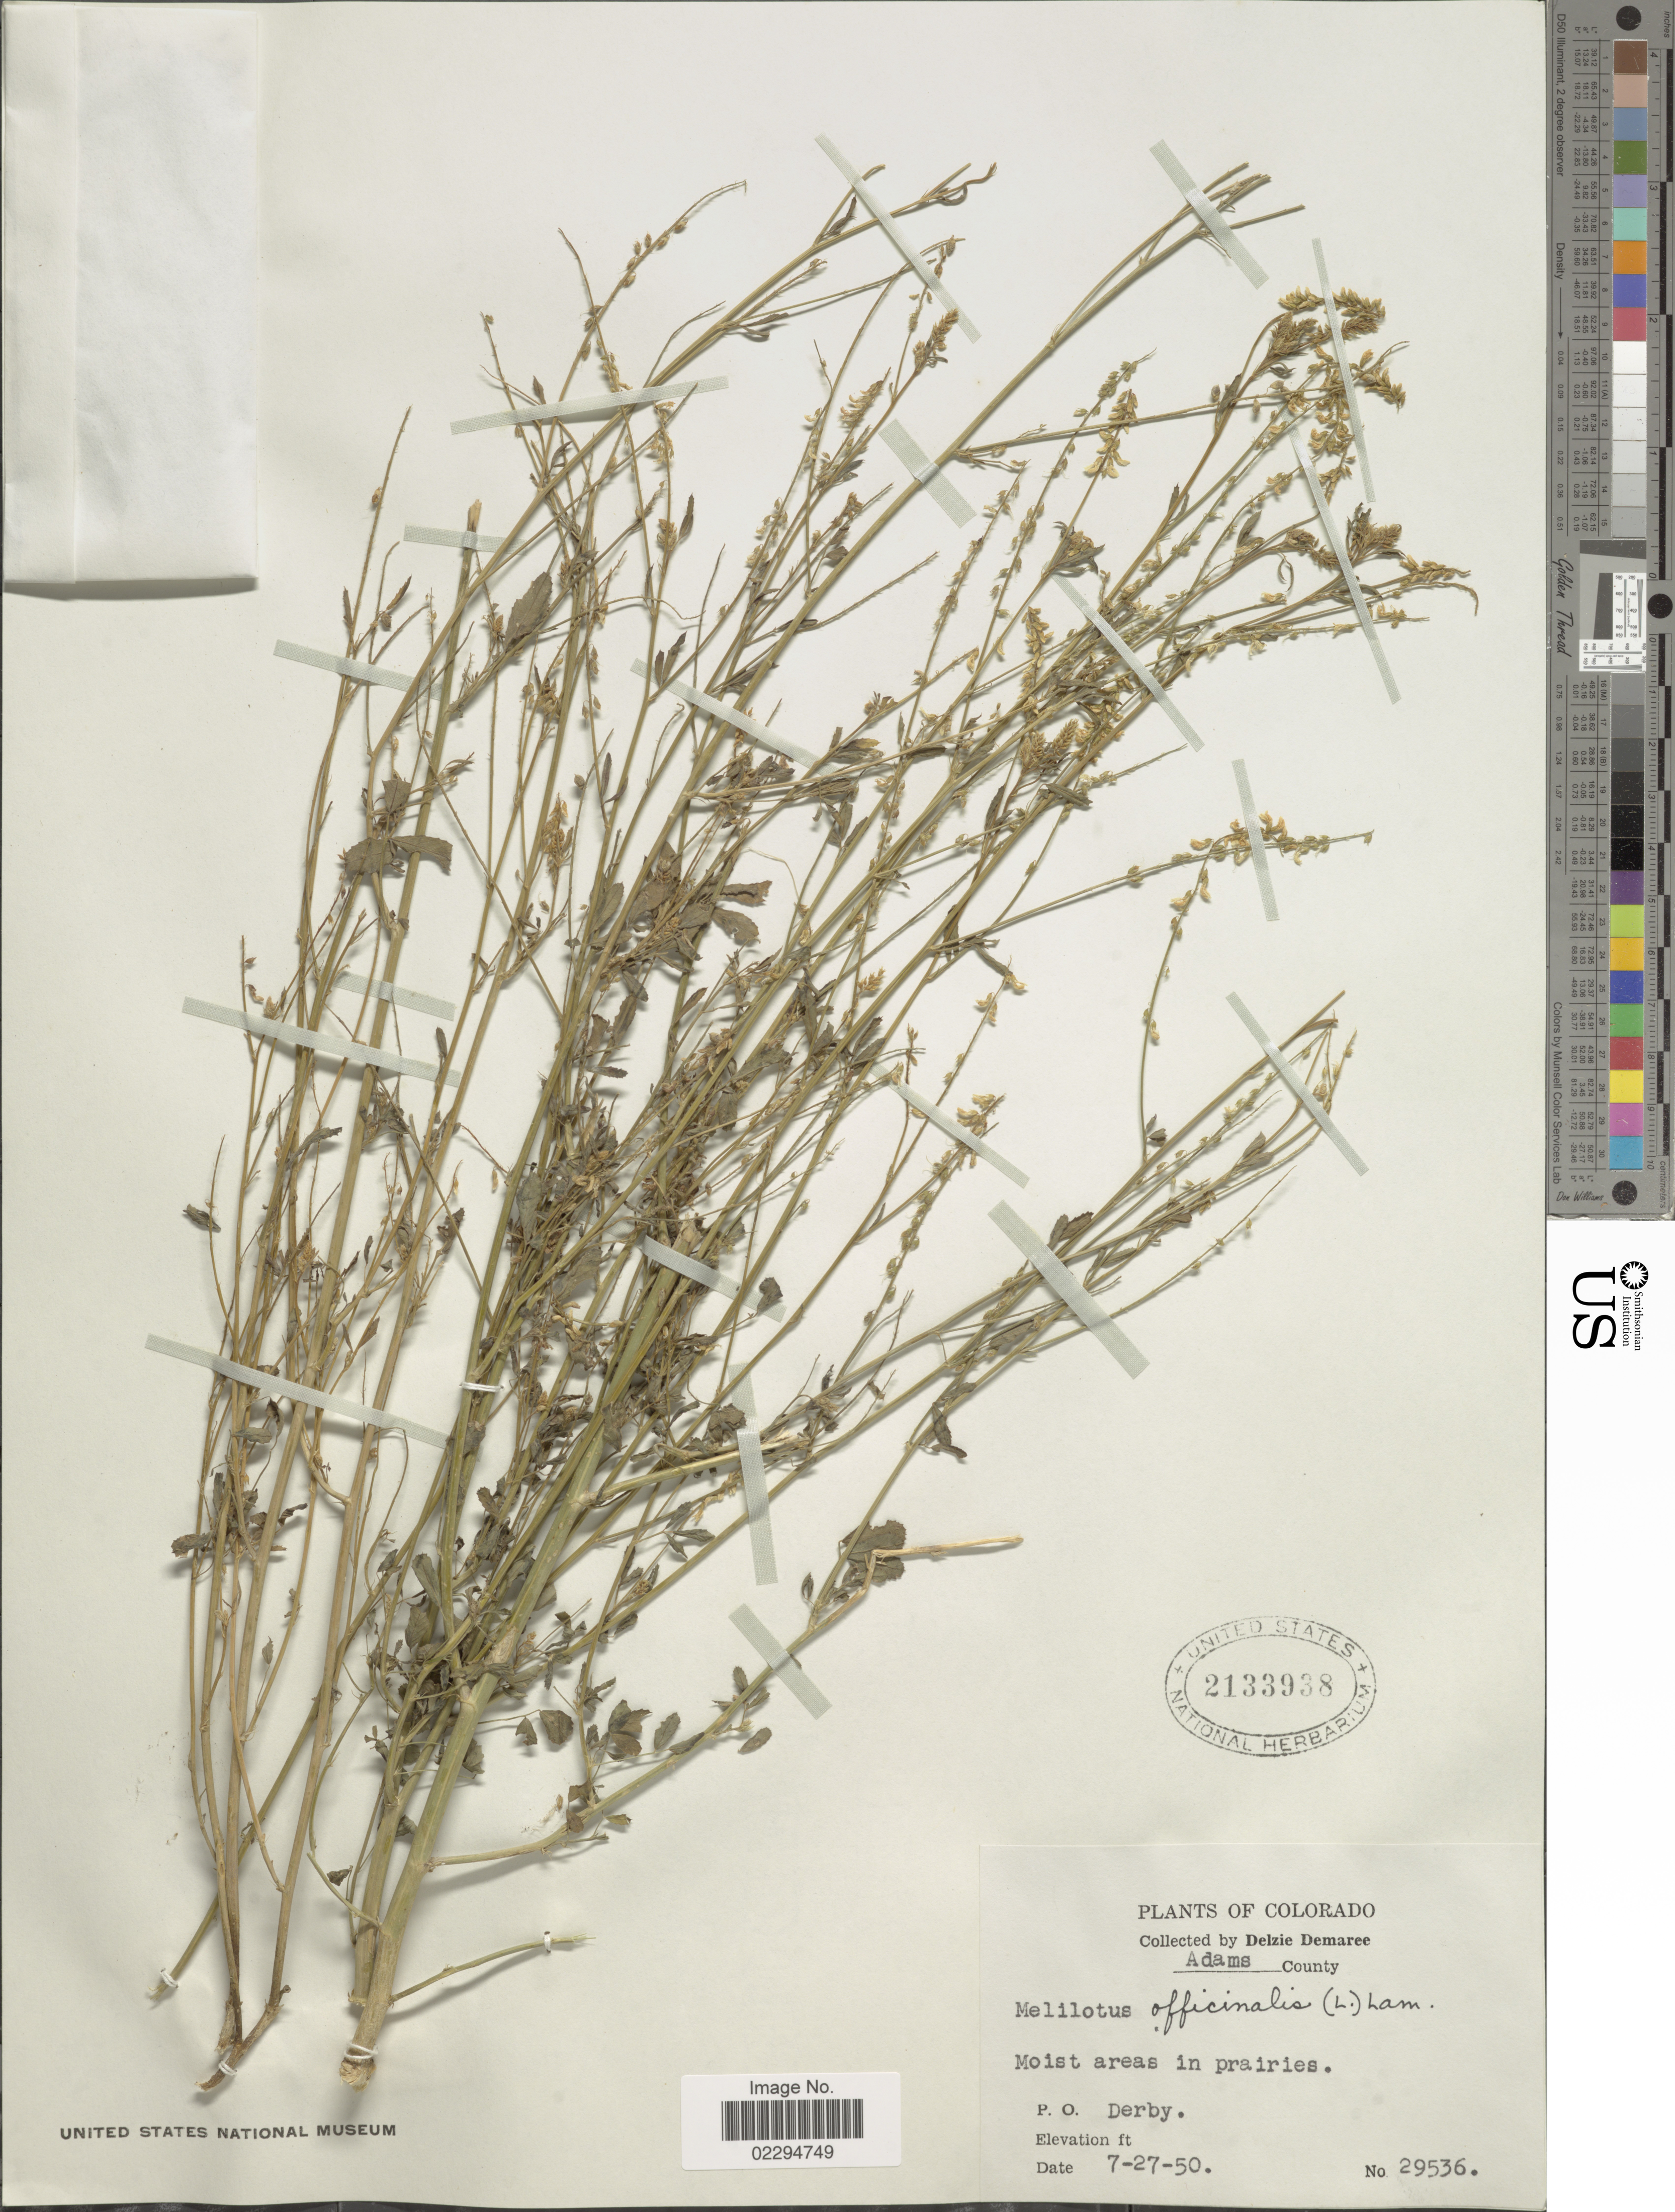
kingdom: Plantae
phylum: Tracheophyta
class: Magnoliopsida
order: Fabales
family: Fabaceae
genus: Melilotus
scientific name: Melilotus officinalis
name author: (L.) Lam.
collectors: D. Demaree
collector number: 29536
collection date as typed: Transcribed d/m/y: 27/7/50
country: United States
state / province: Colorado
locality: Adams County. P. O. Derby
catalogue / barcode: US 2133938